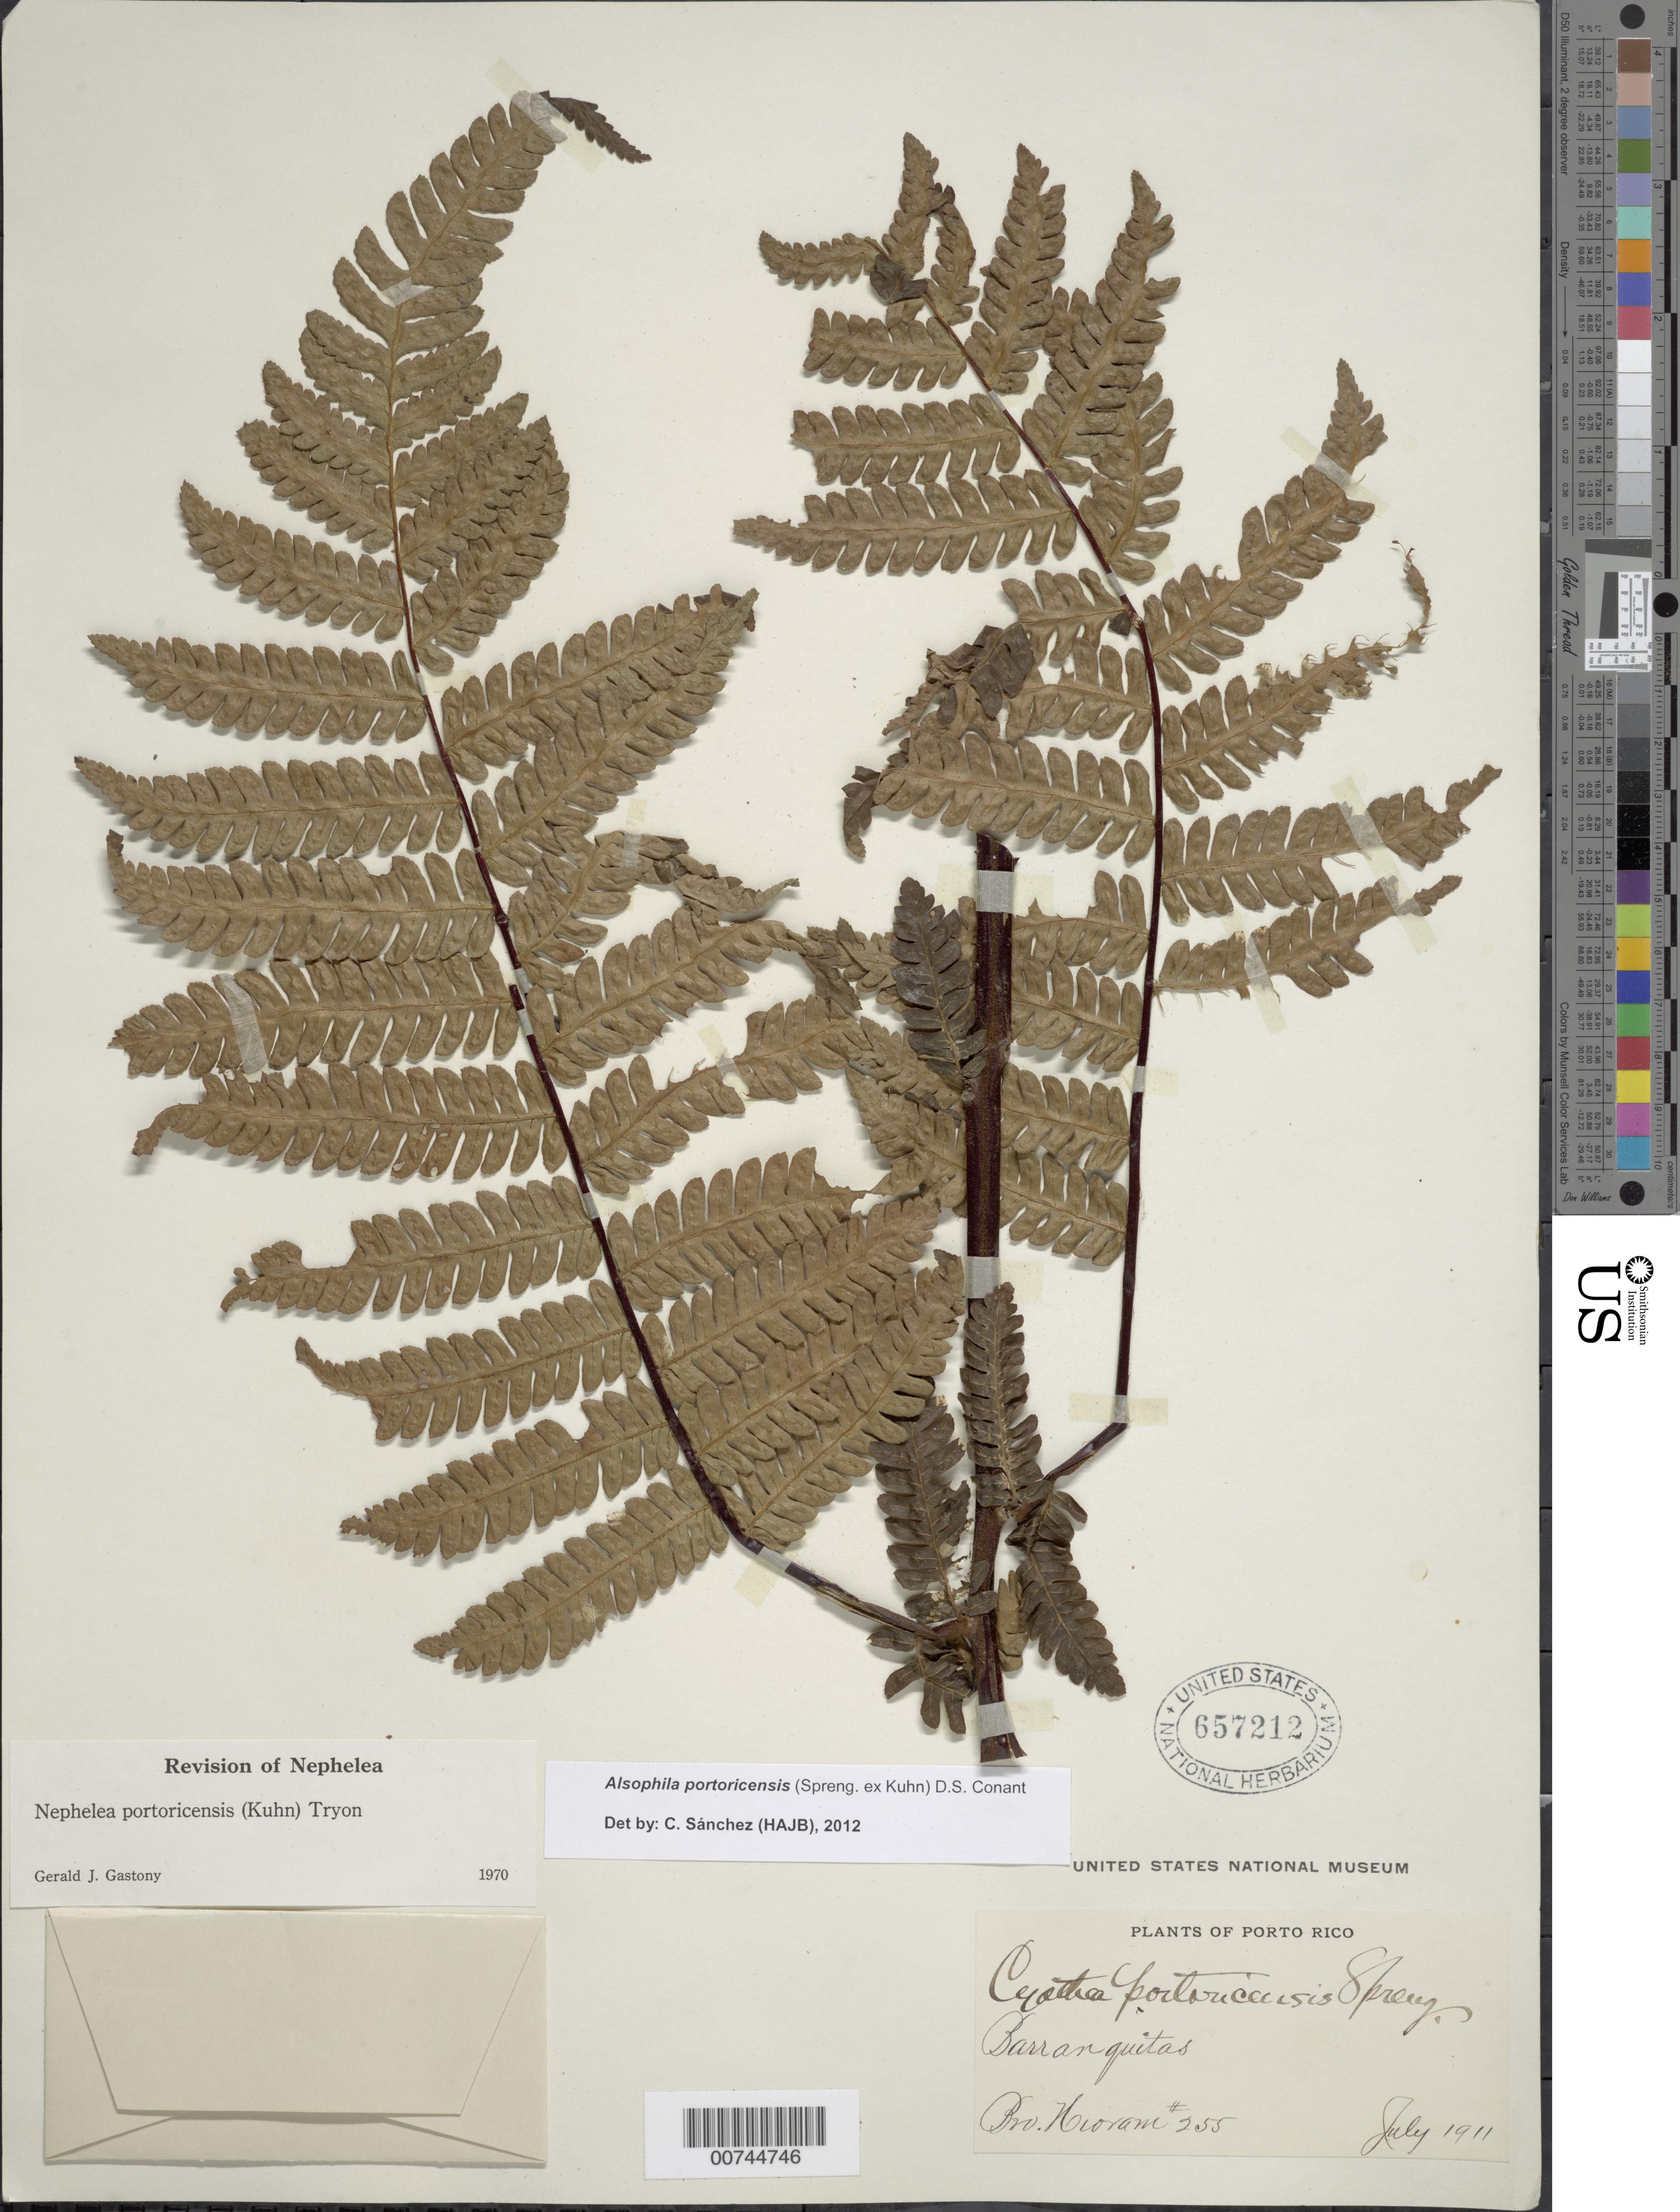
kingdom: Plantae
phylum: Tracheophyta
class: Polypodiopsida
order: Cyatheales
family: Cyatheaceae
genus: Alsophila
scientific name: Alsophila portoricensis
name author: (Spreng. ex Kuhn) D.S. Conant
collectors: Bro. Hioram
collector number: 255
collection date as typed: Jul 1911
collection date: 1911-07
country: Puerto Rico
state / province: Barranquitas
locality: Barranquitas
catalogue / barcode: US 657212